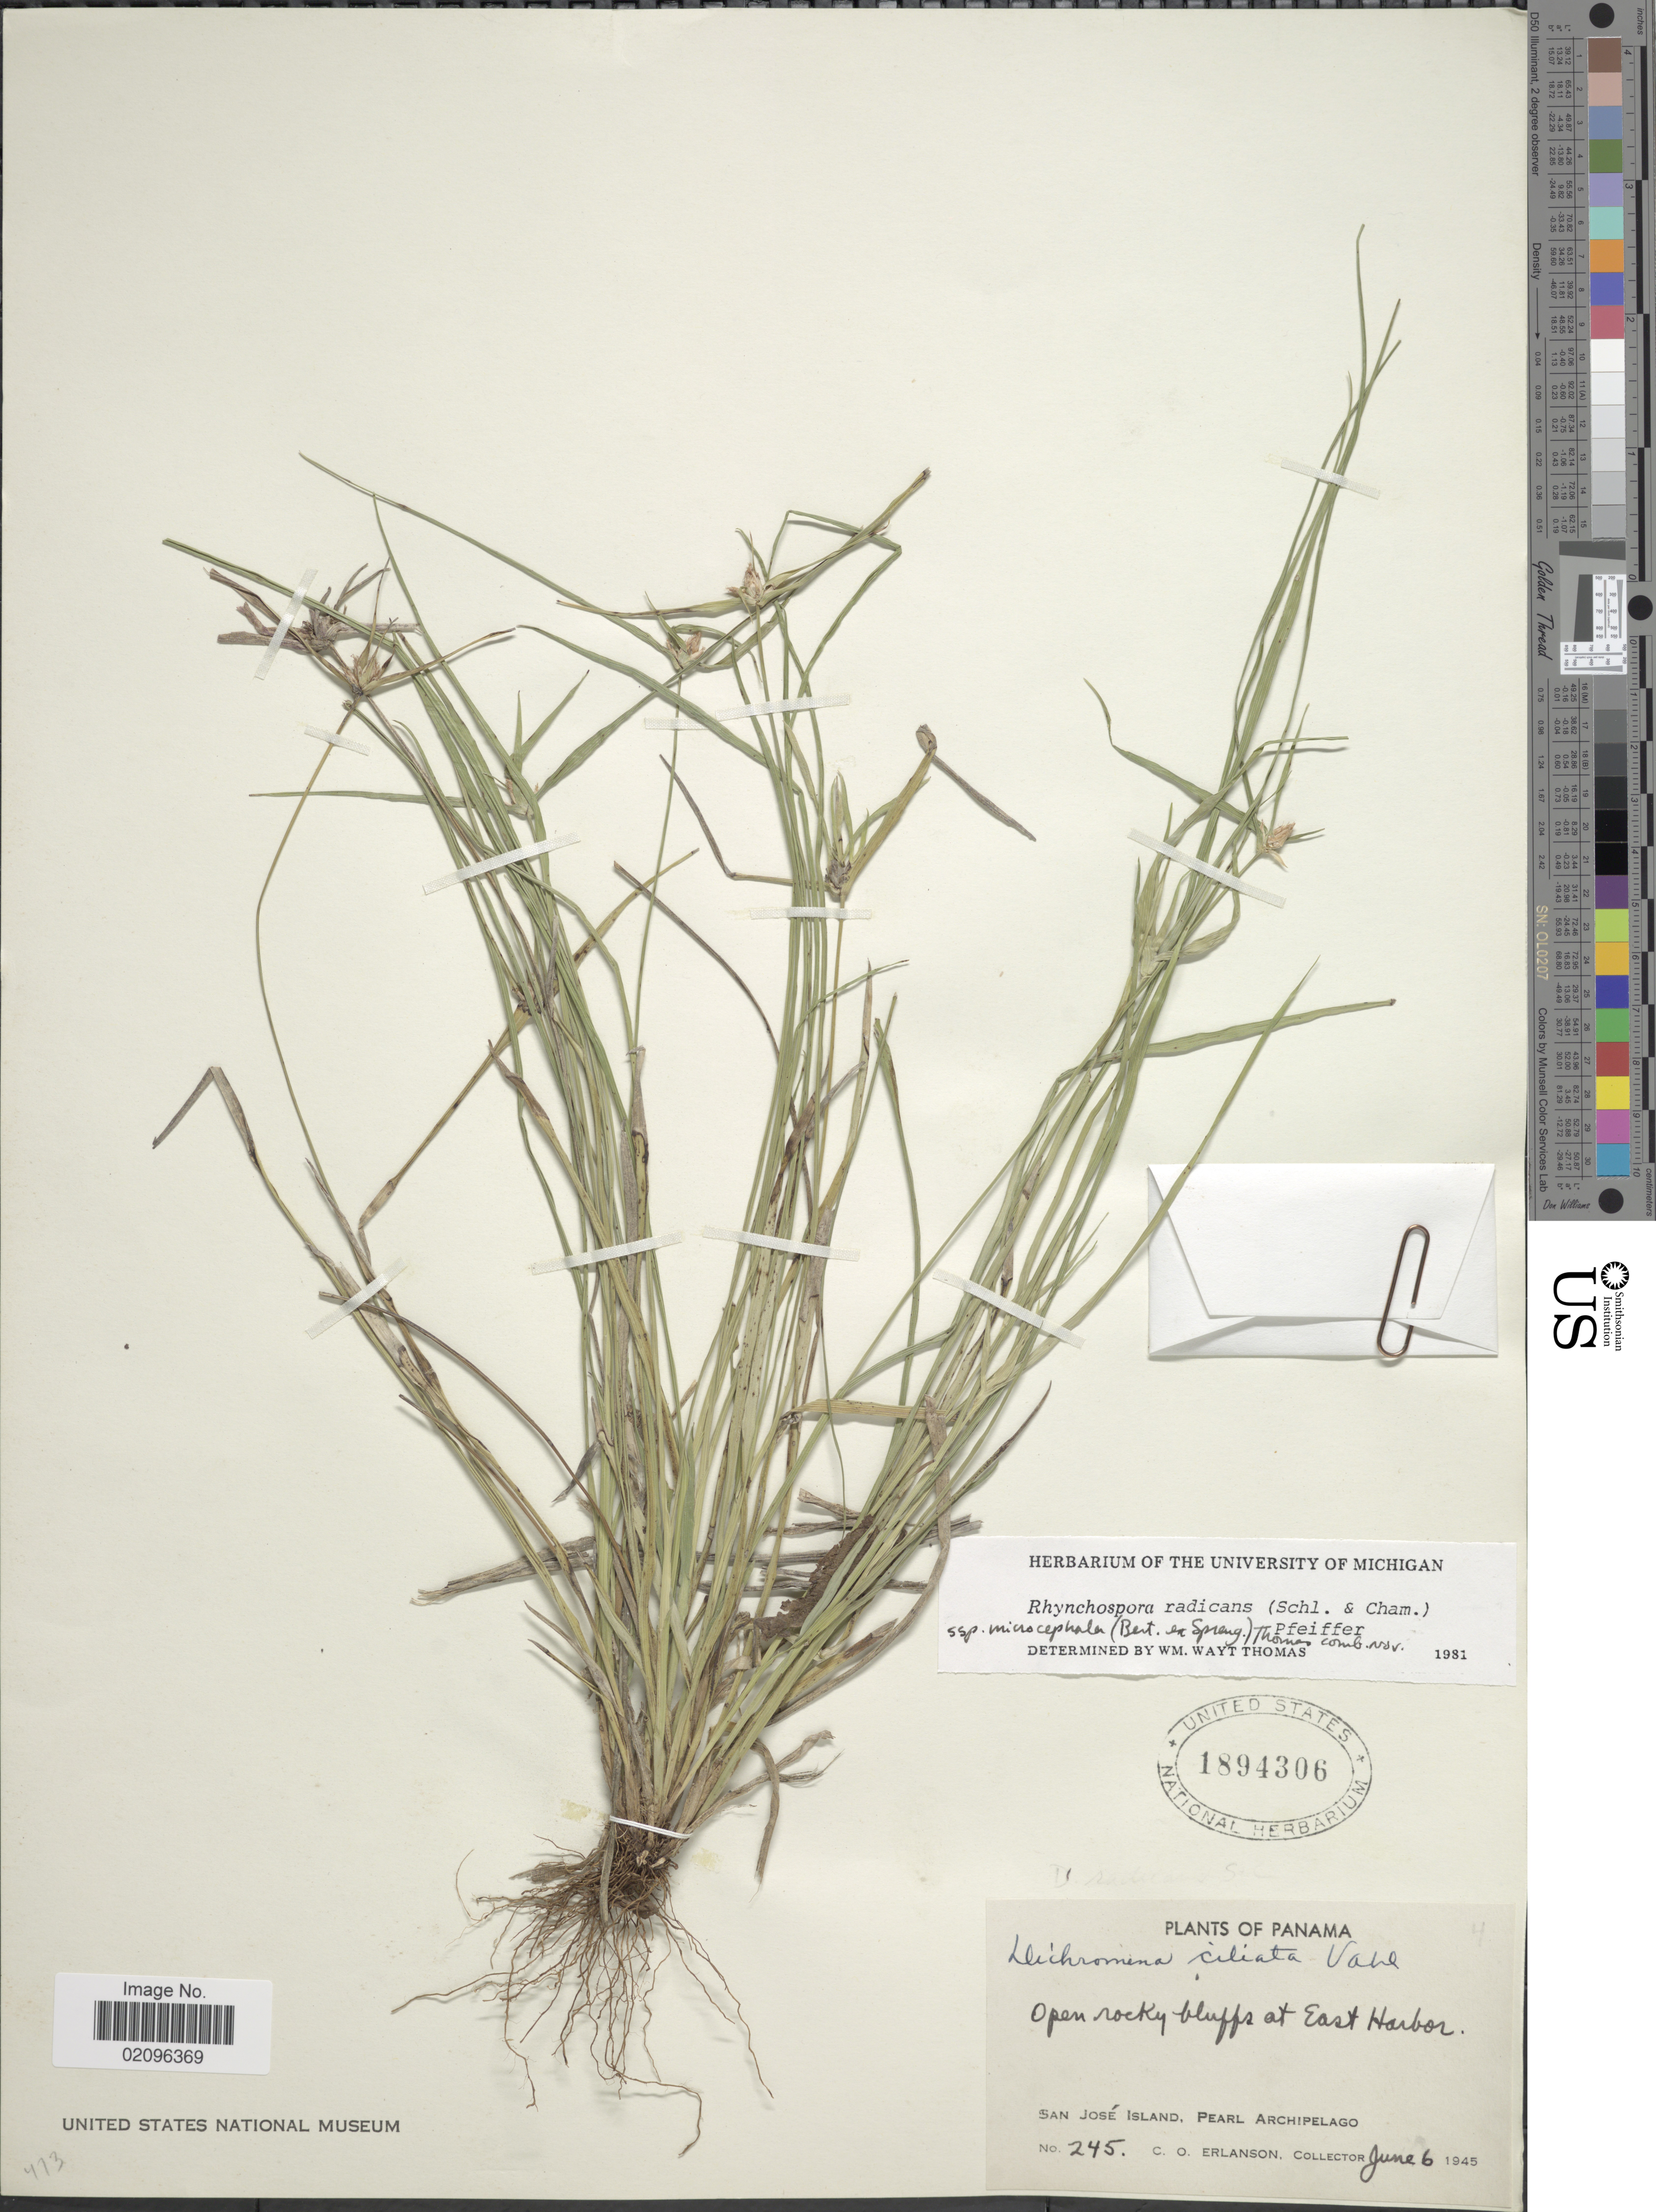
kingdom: Plantae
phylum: Tracheophyta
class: Liliopsida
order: Poales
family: Cyperaceae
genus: Rhynchospora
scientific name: Rhynchospora radicans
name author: (Schltdl. & Cham.) H. Pfeiff.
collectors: C. O. Erlanson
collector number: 245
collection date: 1945-06-06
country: Panama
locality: San Jose Island, Pearl Archipelago.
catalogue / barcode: US 1894306